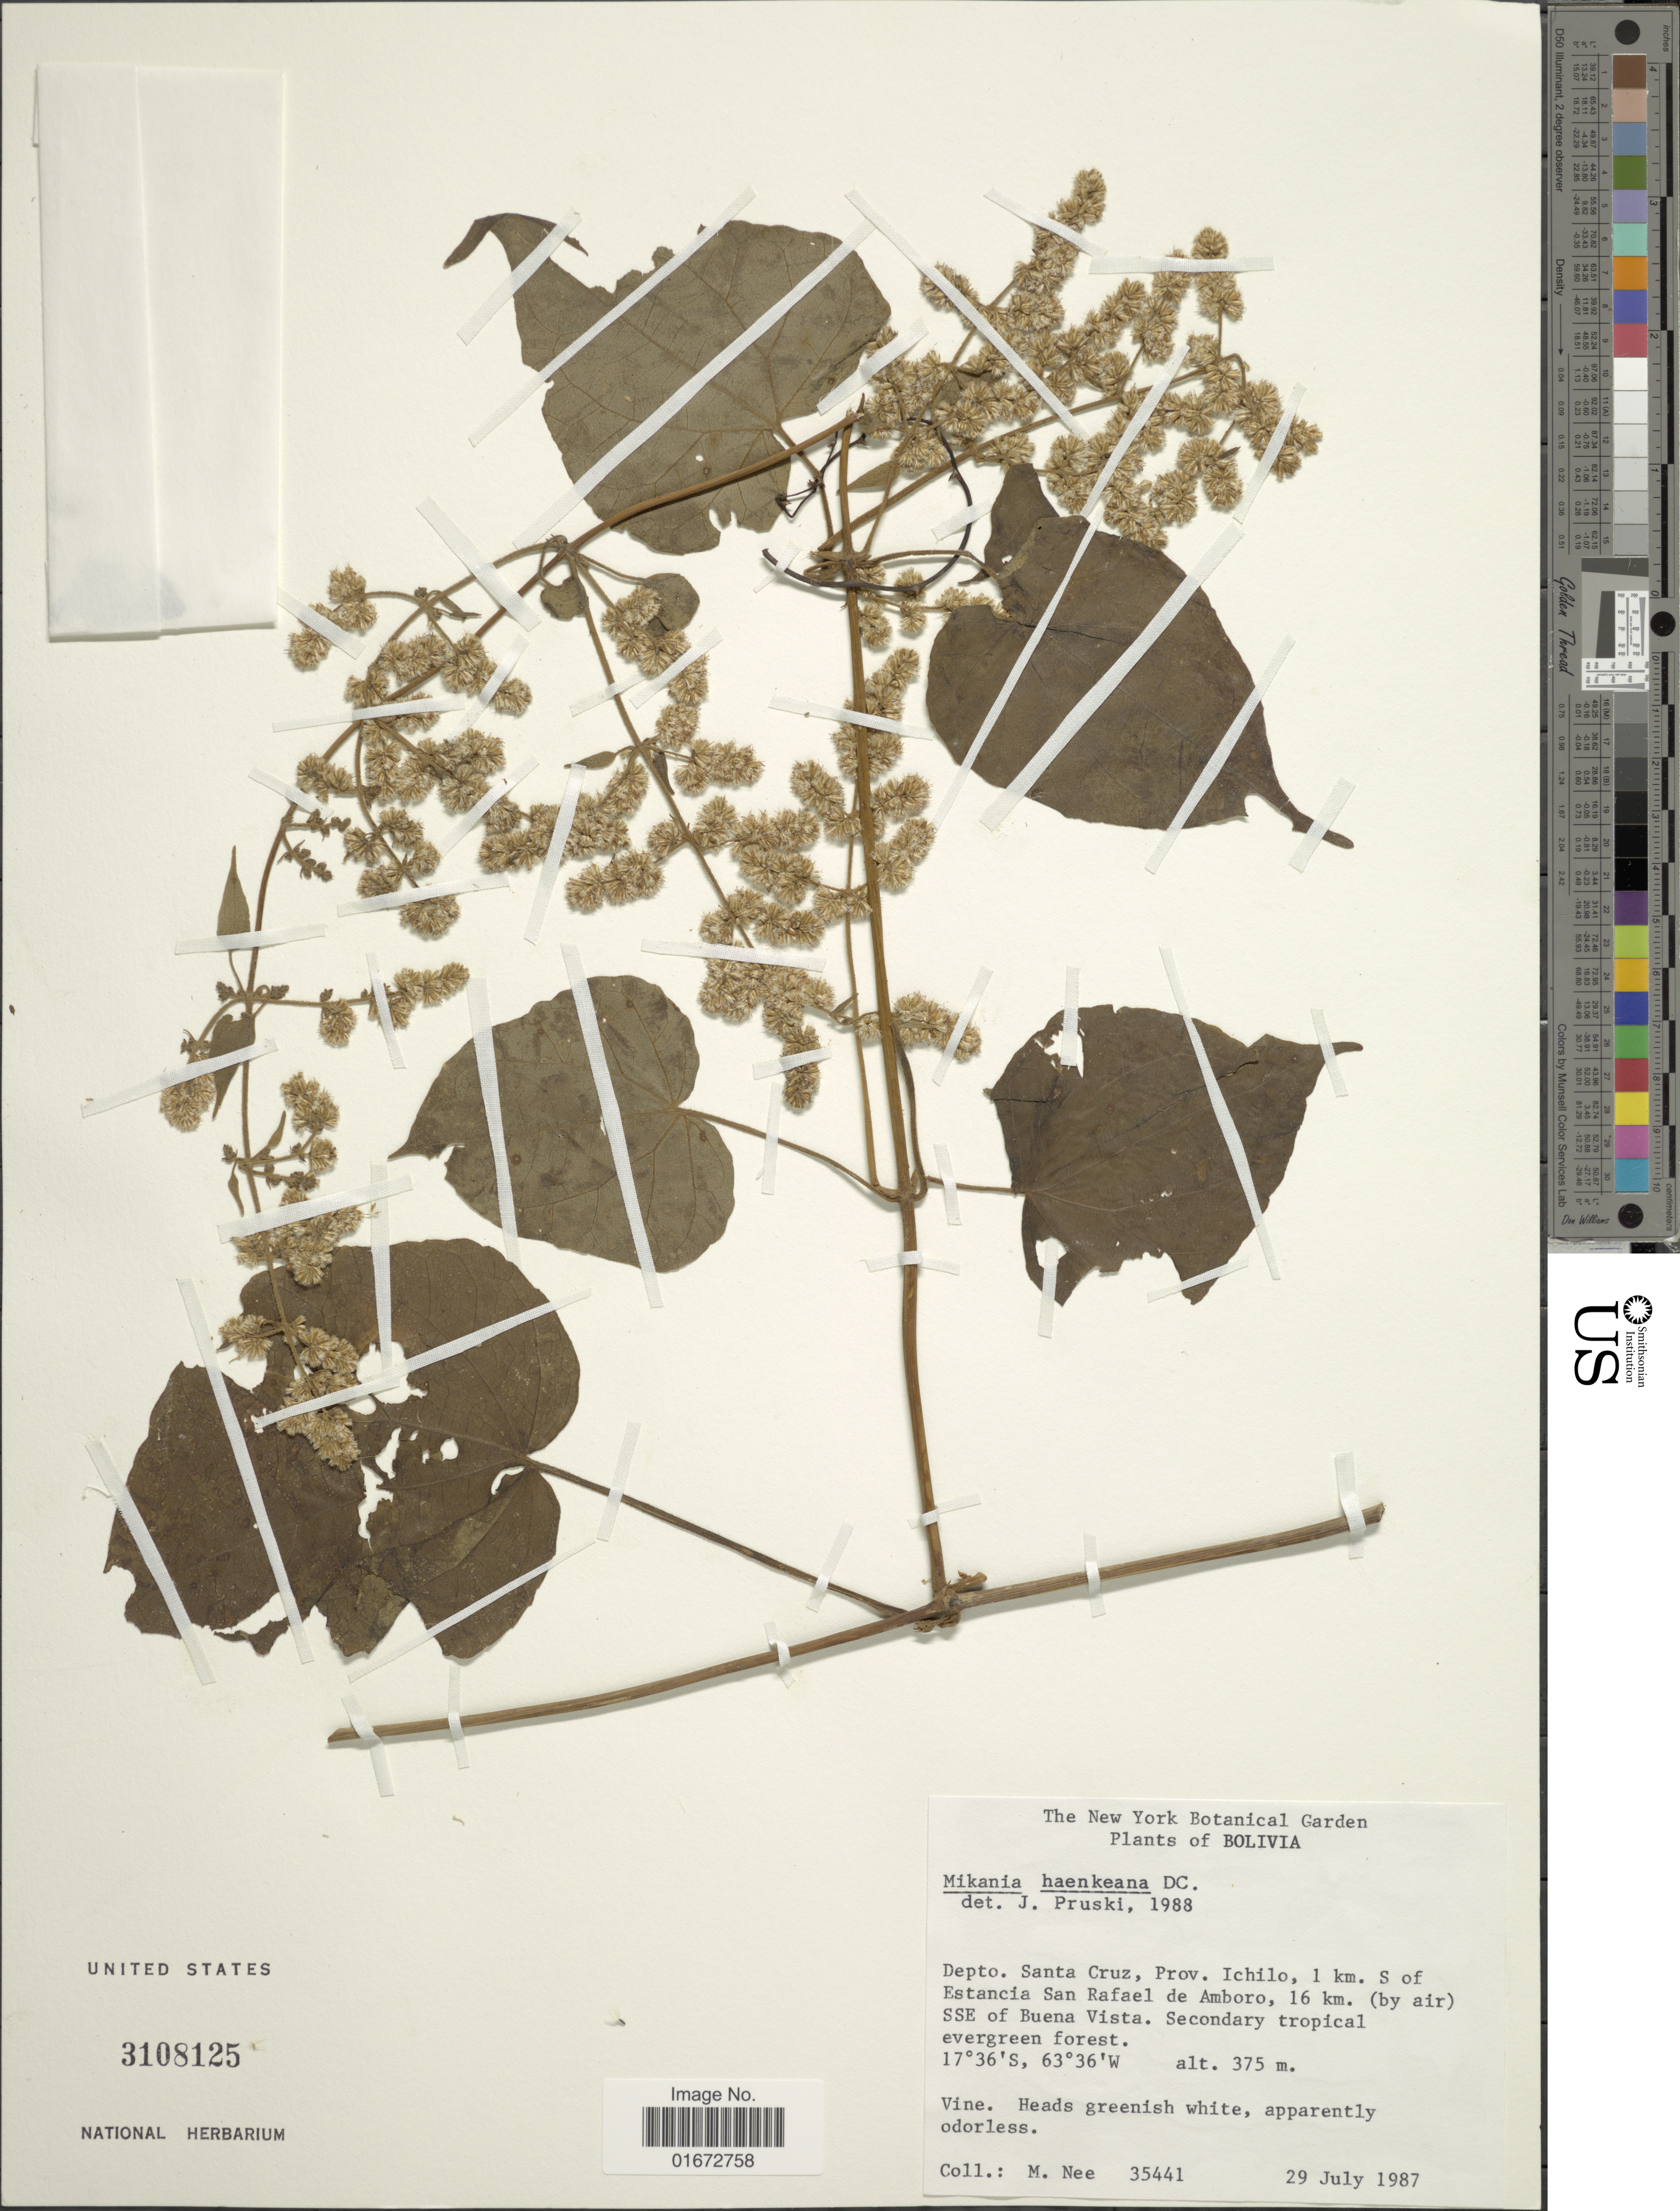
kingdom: Plantae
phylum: Tracheophyta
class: Magnoliopsida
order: Asterales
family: Asteraceae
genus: Mikania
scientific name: Mikania haenkeana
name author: DC.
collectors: M. Nee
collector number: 35441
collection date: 1987-07-29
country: Bolivia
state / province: Santa Cruz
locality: Depto. Santa Cruz, Prov. Ichilo, 1 km. S of Estancia San rafael de Amboro, 16 km. (by air) SSE of Buena Vista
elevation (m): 375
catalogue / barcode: US 3108125